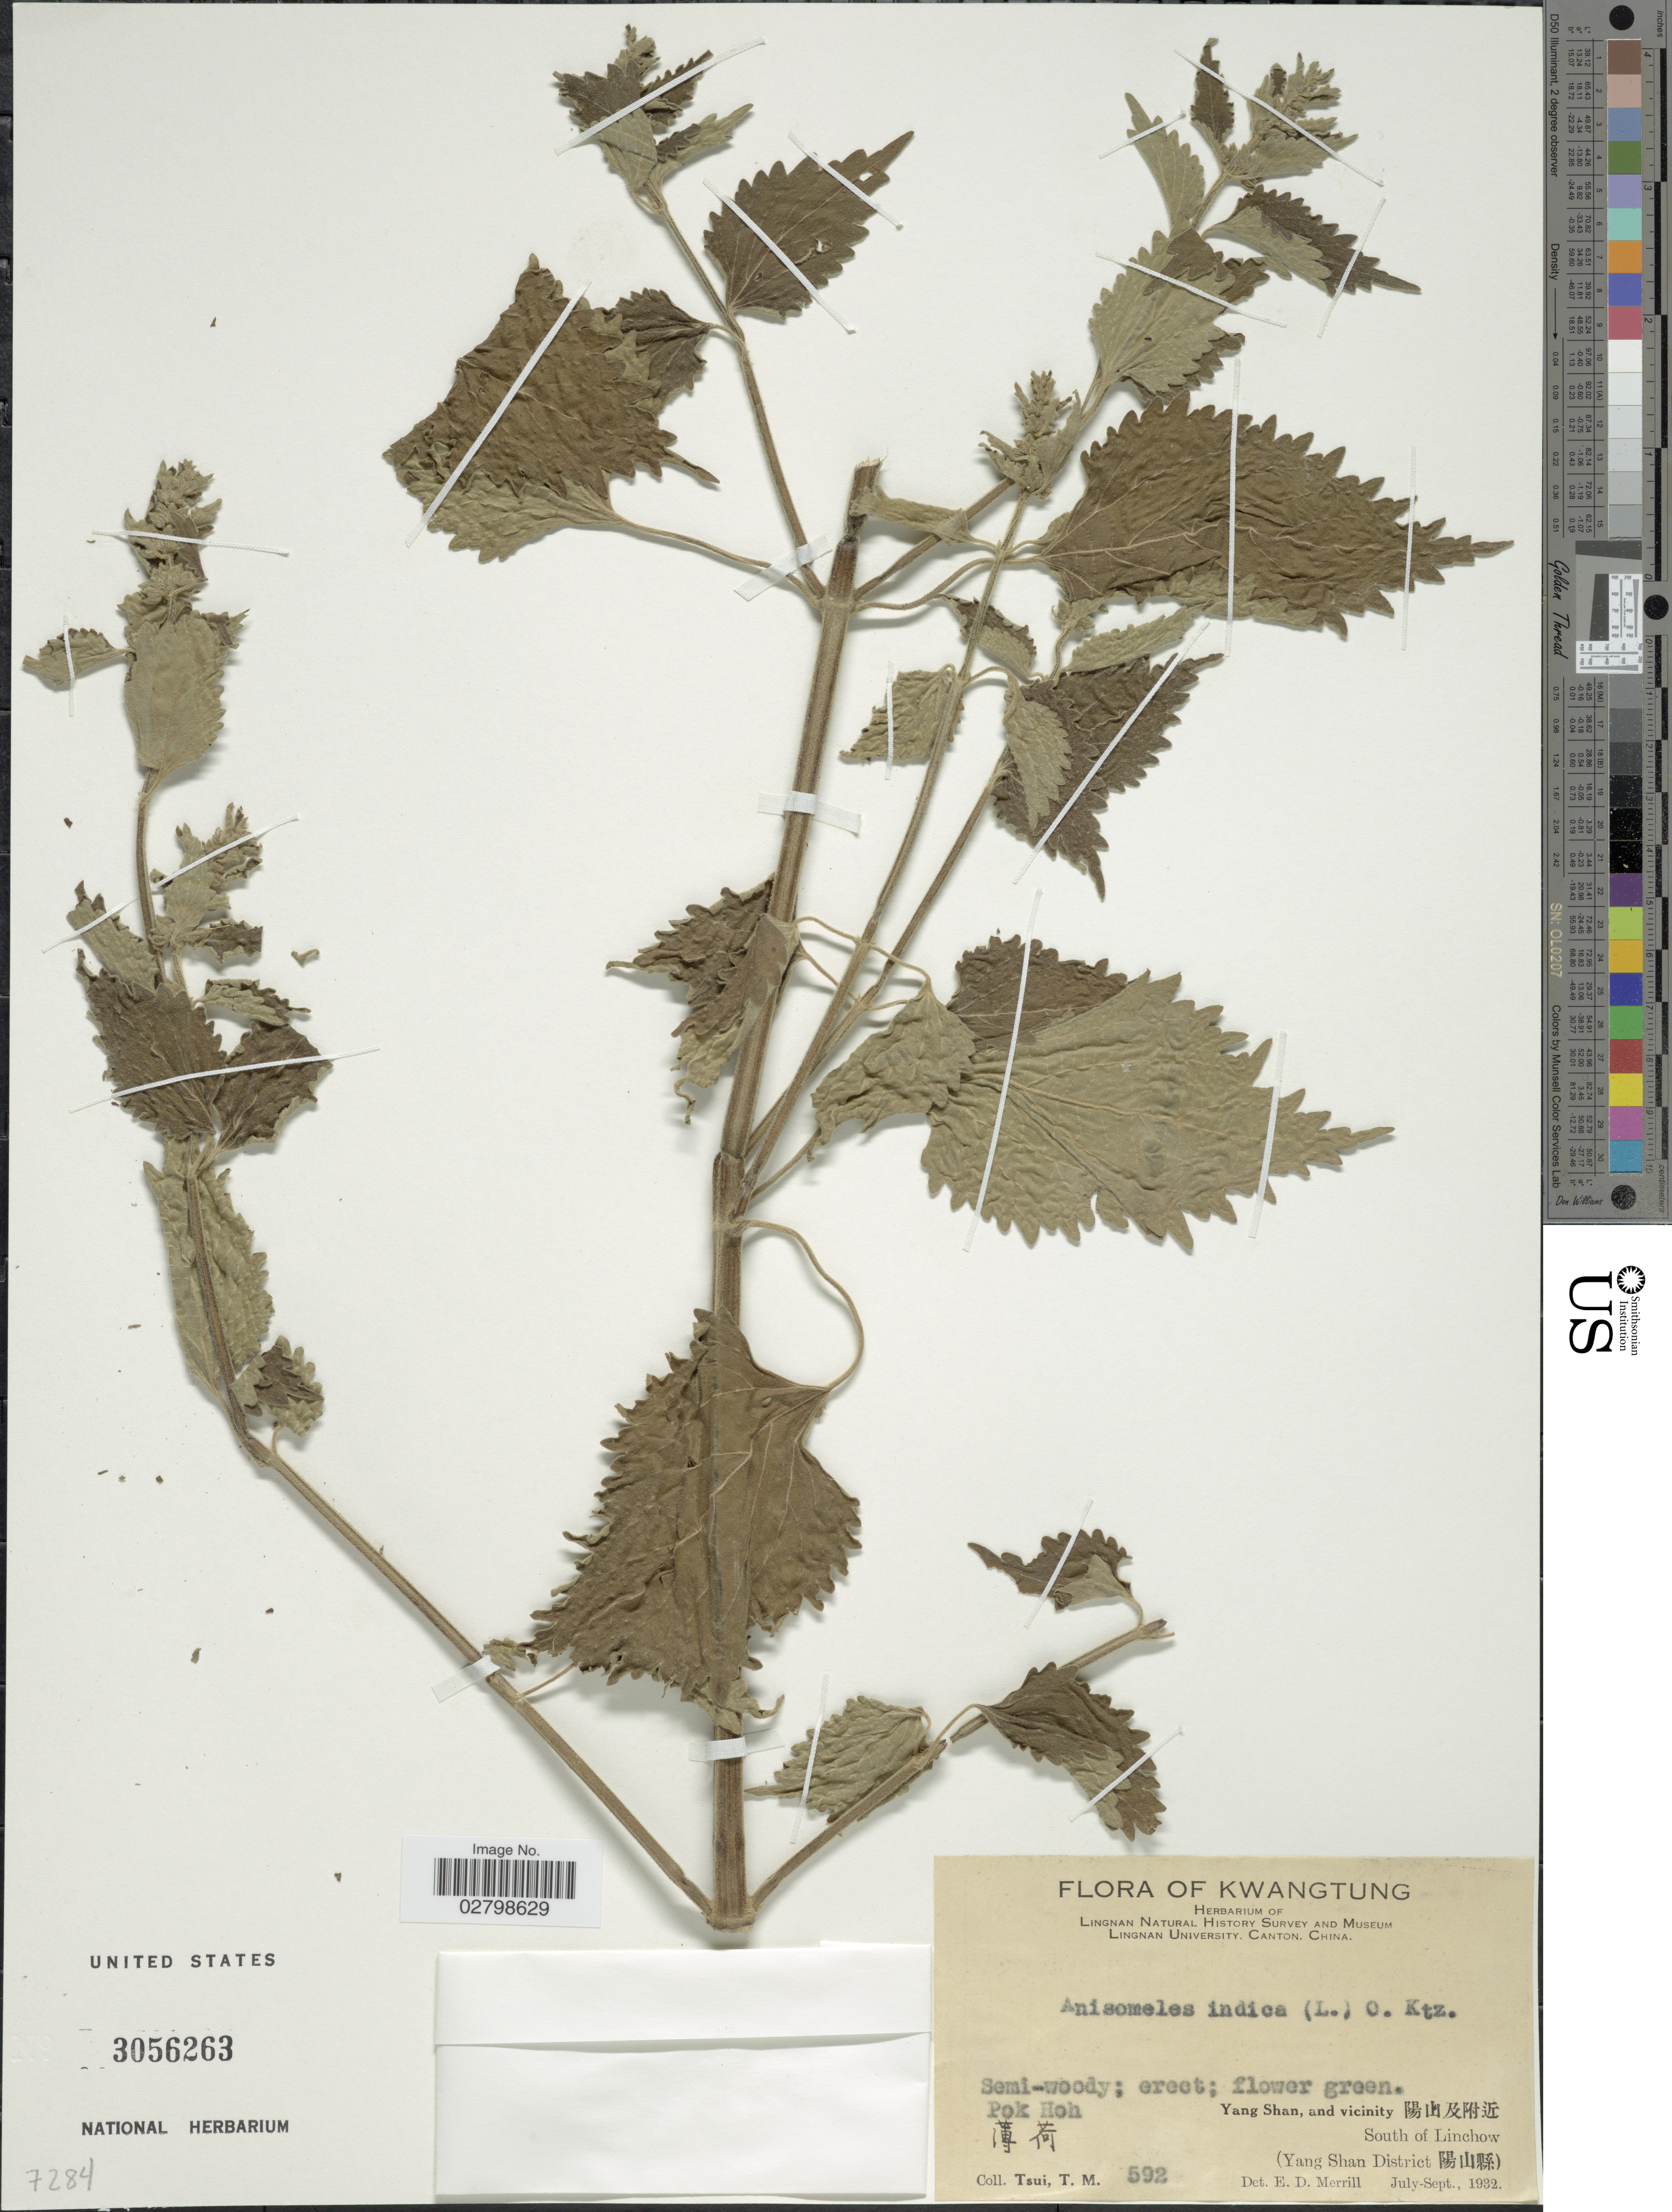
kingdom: Plantae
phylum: Tracheophyta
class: Magnoliopsida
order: Lamiales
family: Lamiaceae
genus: Anisomeles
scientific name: Anisomeles indica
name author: (L.) Kuntze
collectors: T. Tsui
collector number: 592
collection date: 1932-07/1932-09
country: China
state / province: Guangdong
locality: Kwangtung. Pok Hoh. Yang Shan, and vicinity X. South of Linchow. (Yang Shan District X).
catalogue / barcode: US 3056263